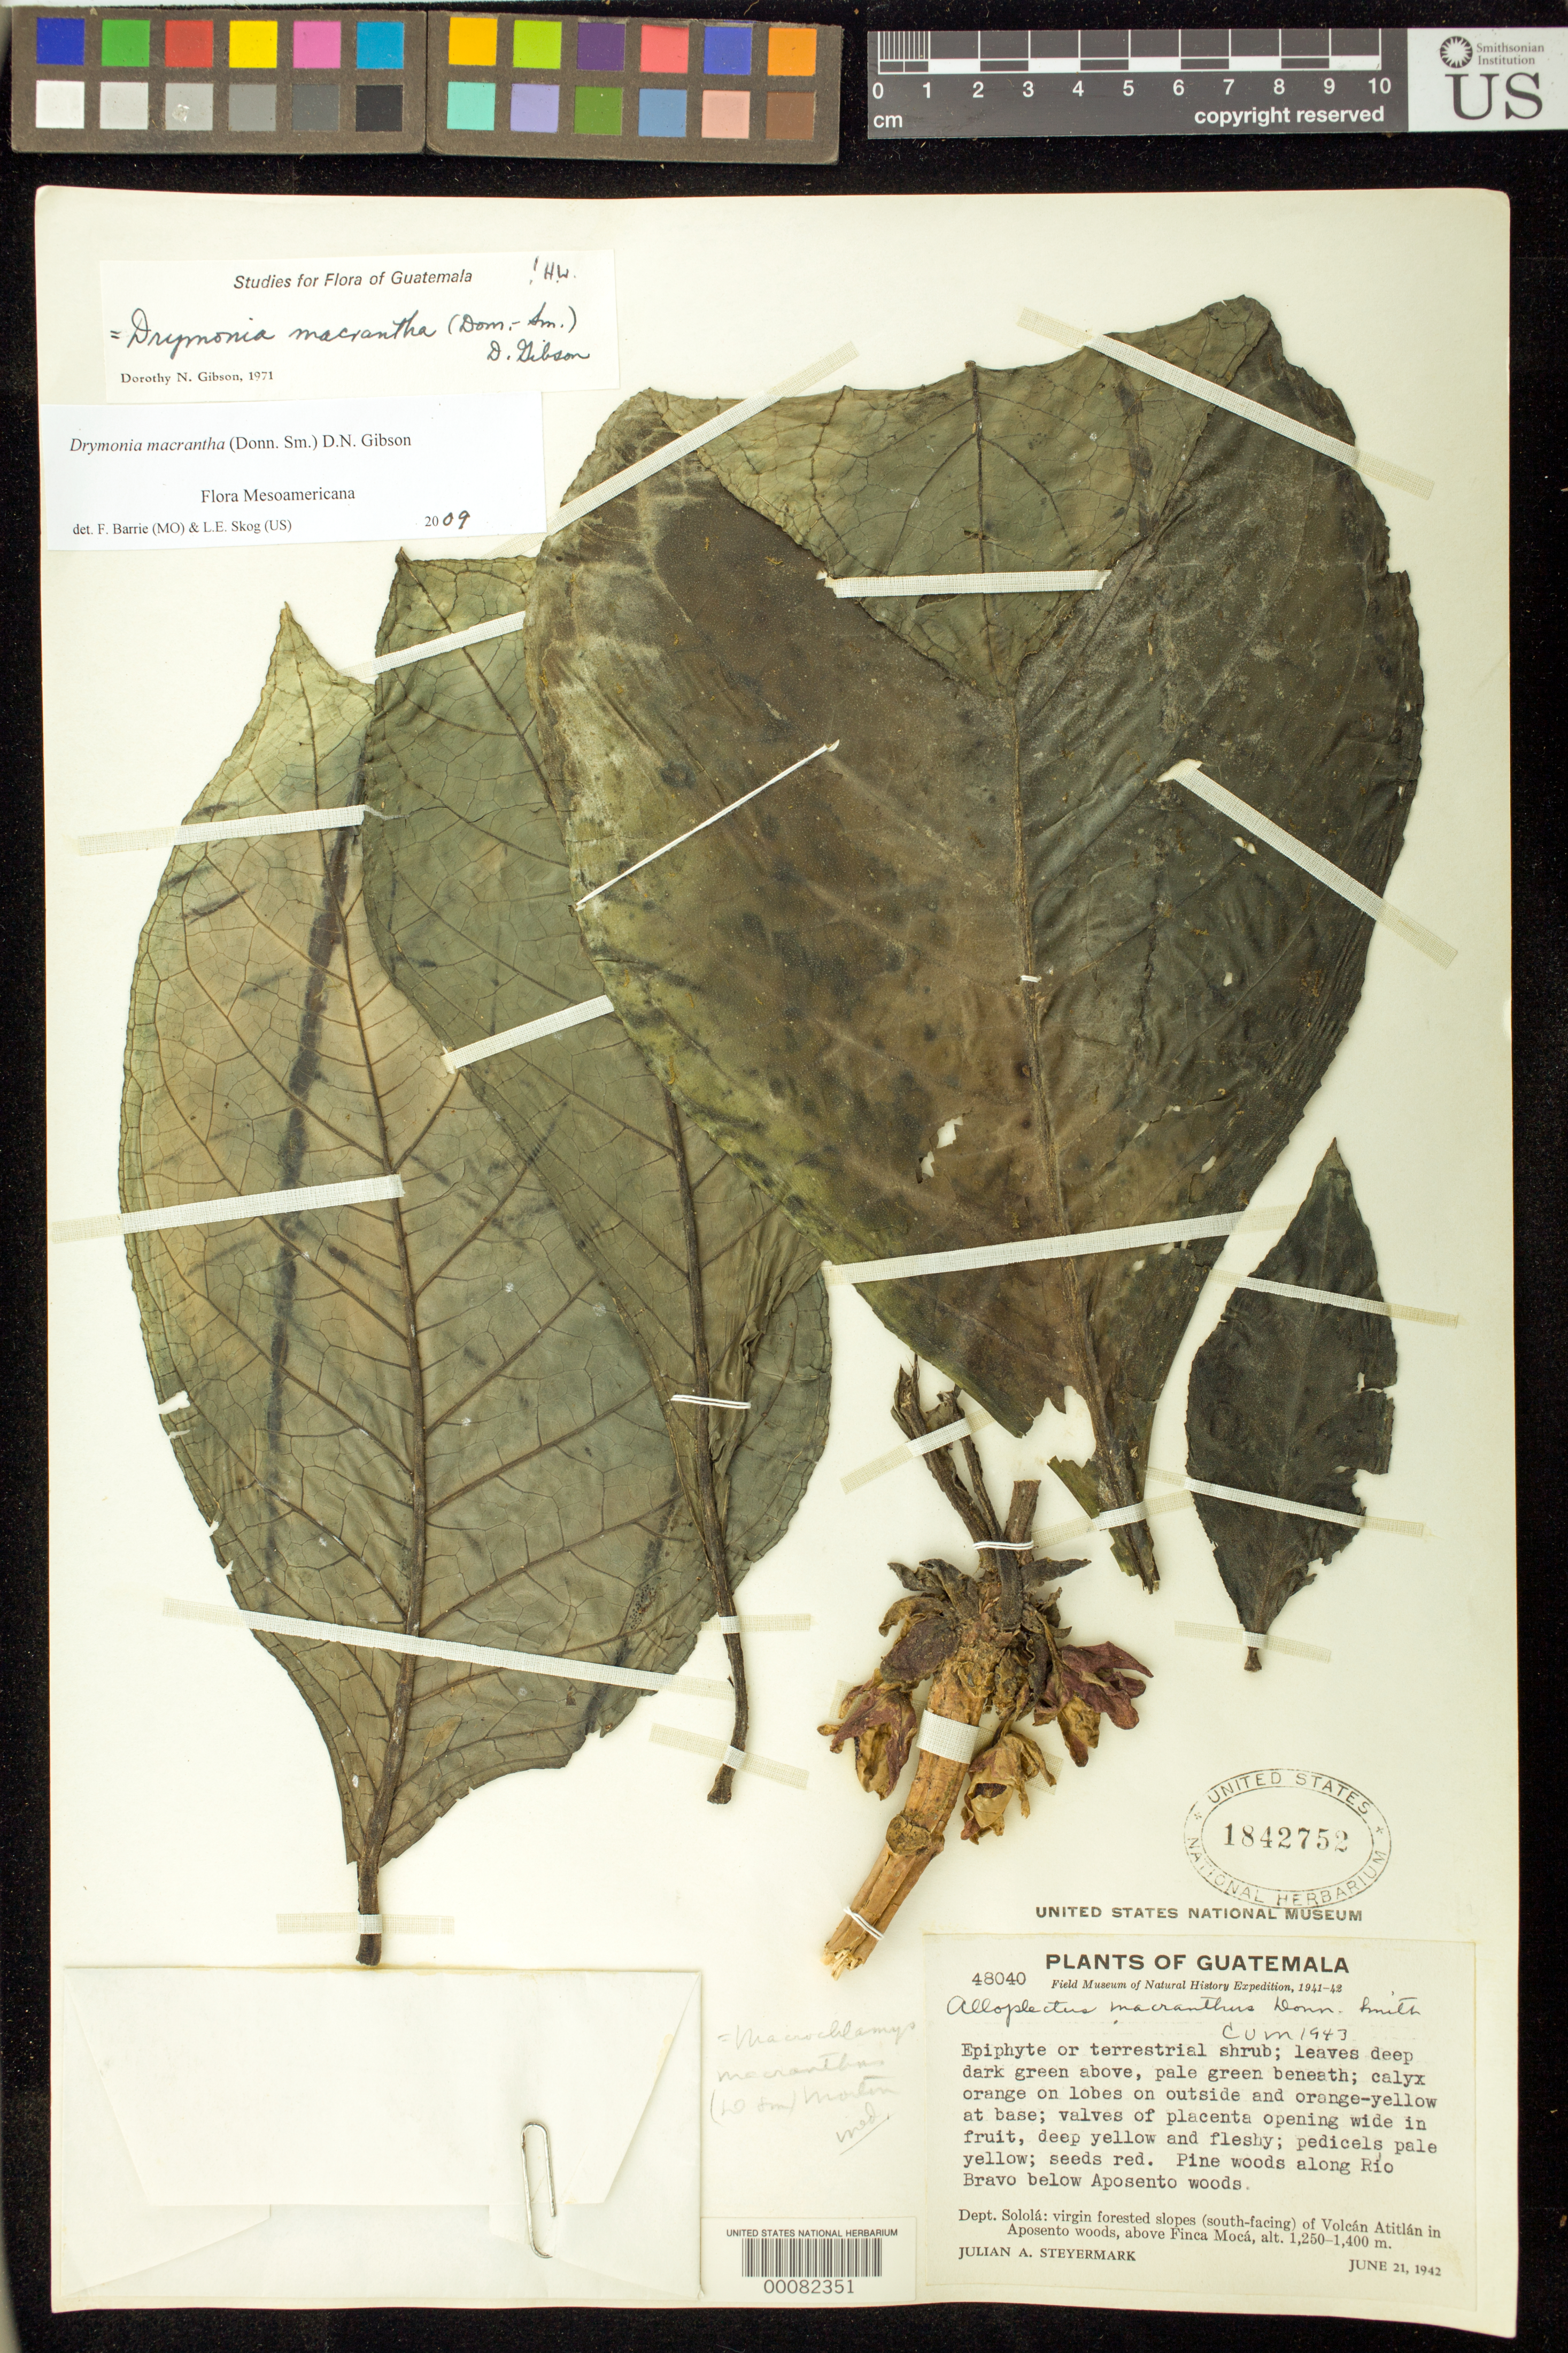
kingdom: Plantae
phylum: Tracheophyta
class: Magnoliopsida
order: Lamiales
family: Gesneriaceae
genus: Drymonia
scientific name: Drymonia macrantha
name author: (Donn. Sm.) D.N. Gibson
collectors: J. Steyermark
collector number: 48040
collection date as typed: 21 Jun 1942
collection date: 1942-06-21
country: Guatemala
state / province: Sololá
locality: Volcan Atitlan in Aposento woods, above Finca Moca, along Rio Bravo below Aposento woods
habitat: Virgin forested slopes (south-facing); pine woods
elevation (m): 1250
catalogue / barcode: US 1842752